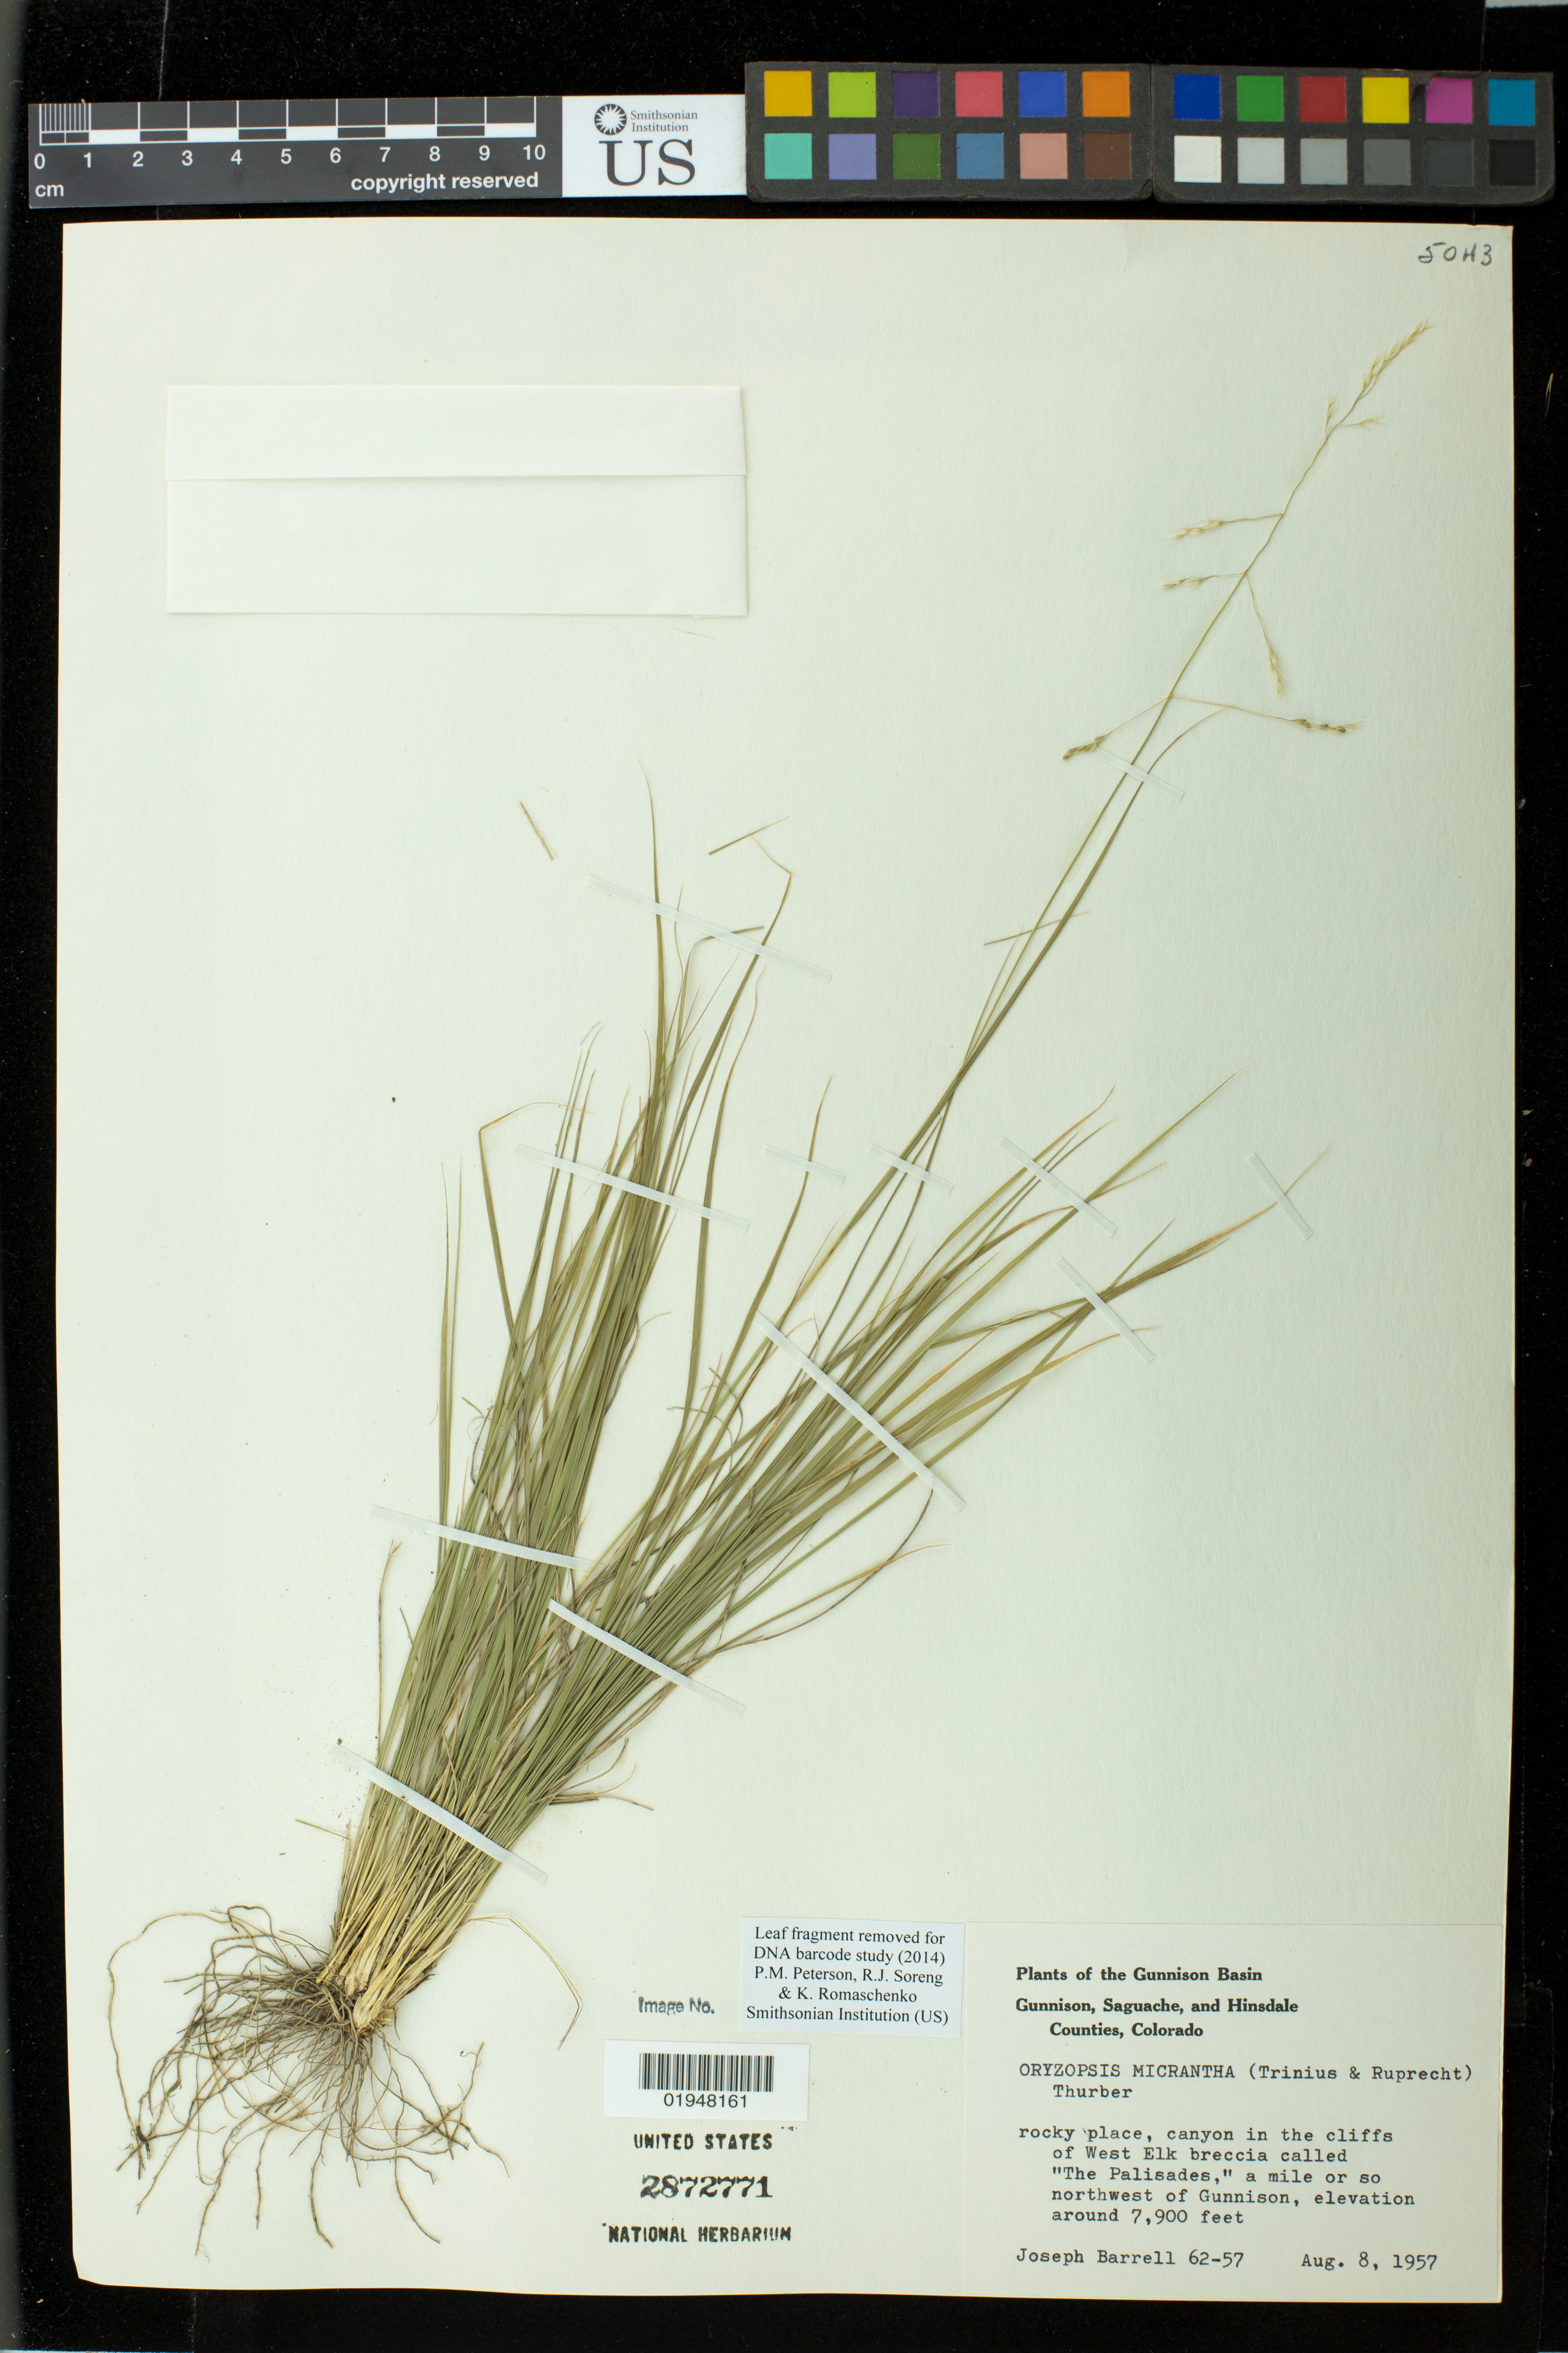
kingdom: Plantae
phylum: Tracheophyta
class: Liliopsida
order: Poales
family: Poaceae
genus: Oryzopsis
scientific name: Oryzopsis micrantha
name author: (Trin. & Rupr.) Thurb.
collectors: J. Barrell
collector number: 62-57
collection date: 1957-08-08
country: United States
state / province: Colorado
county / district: Gunnison County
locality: canyon in the cliffs of West Elk breccia called "The Palisades", a mile or so northwest of Gunnison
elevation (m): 2408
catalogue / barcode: US 2872771